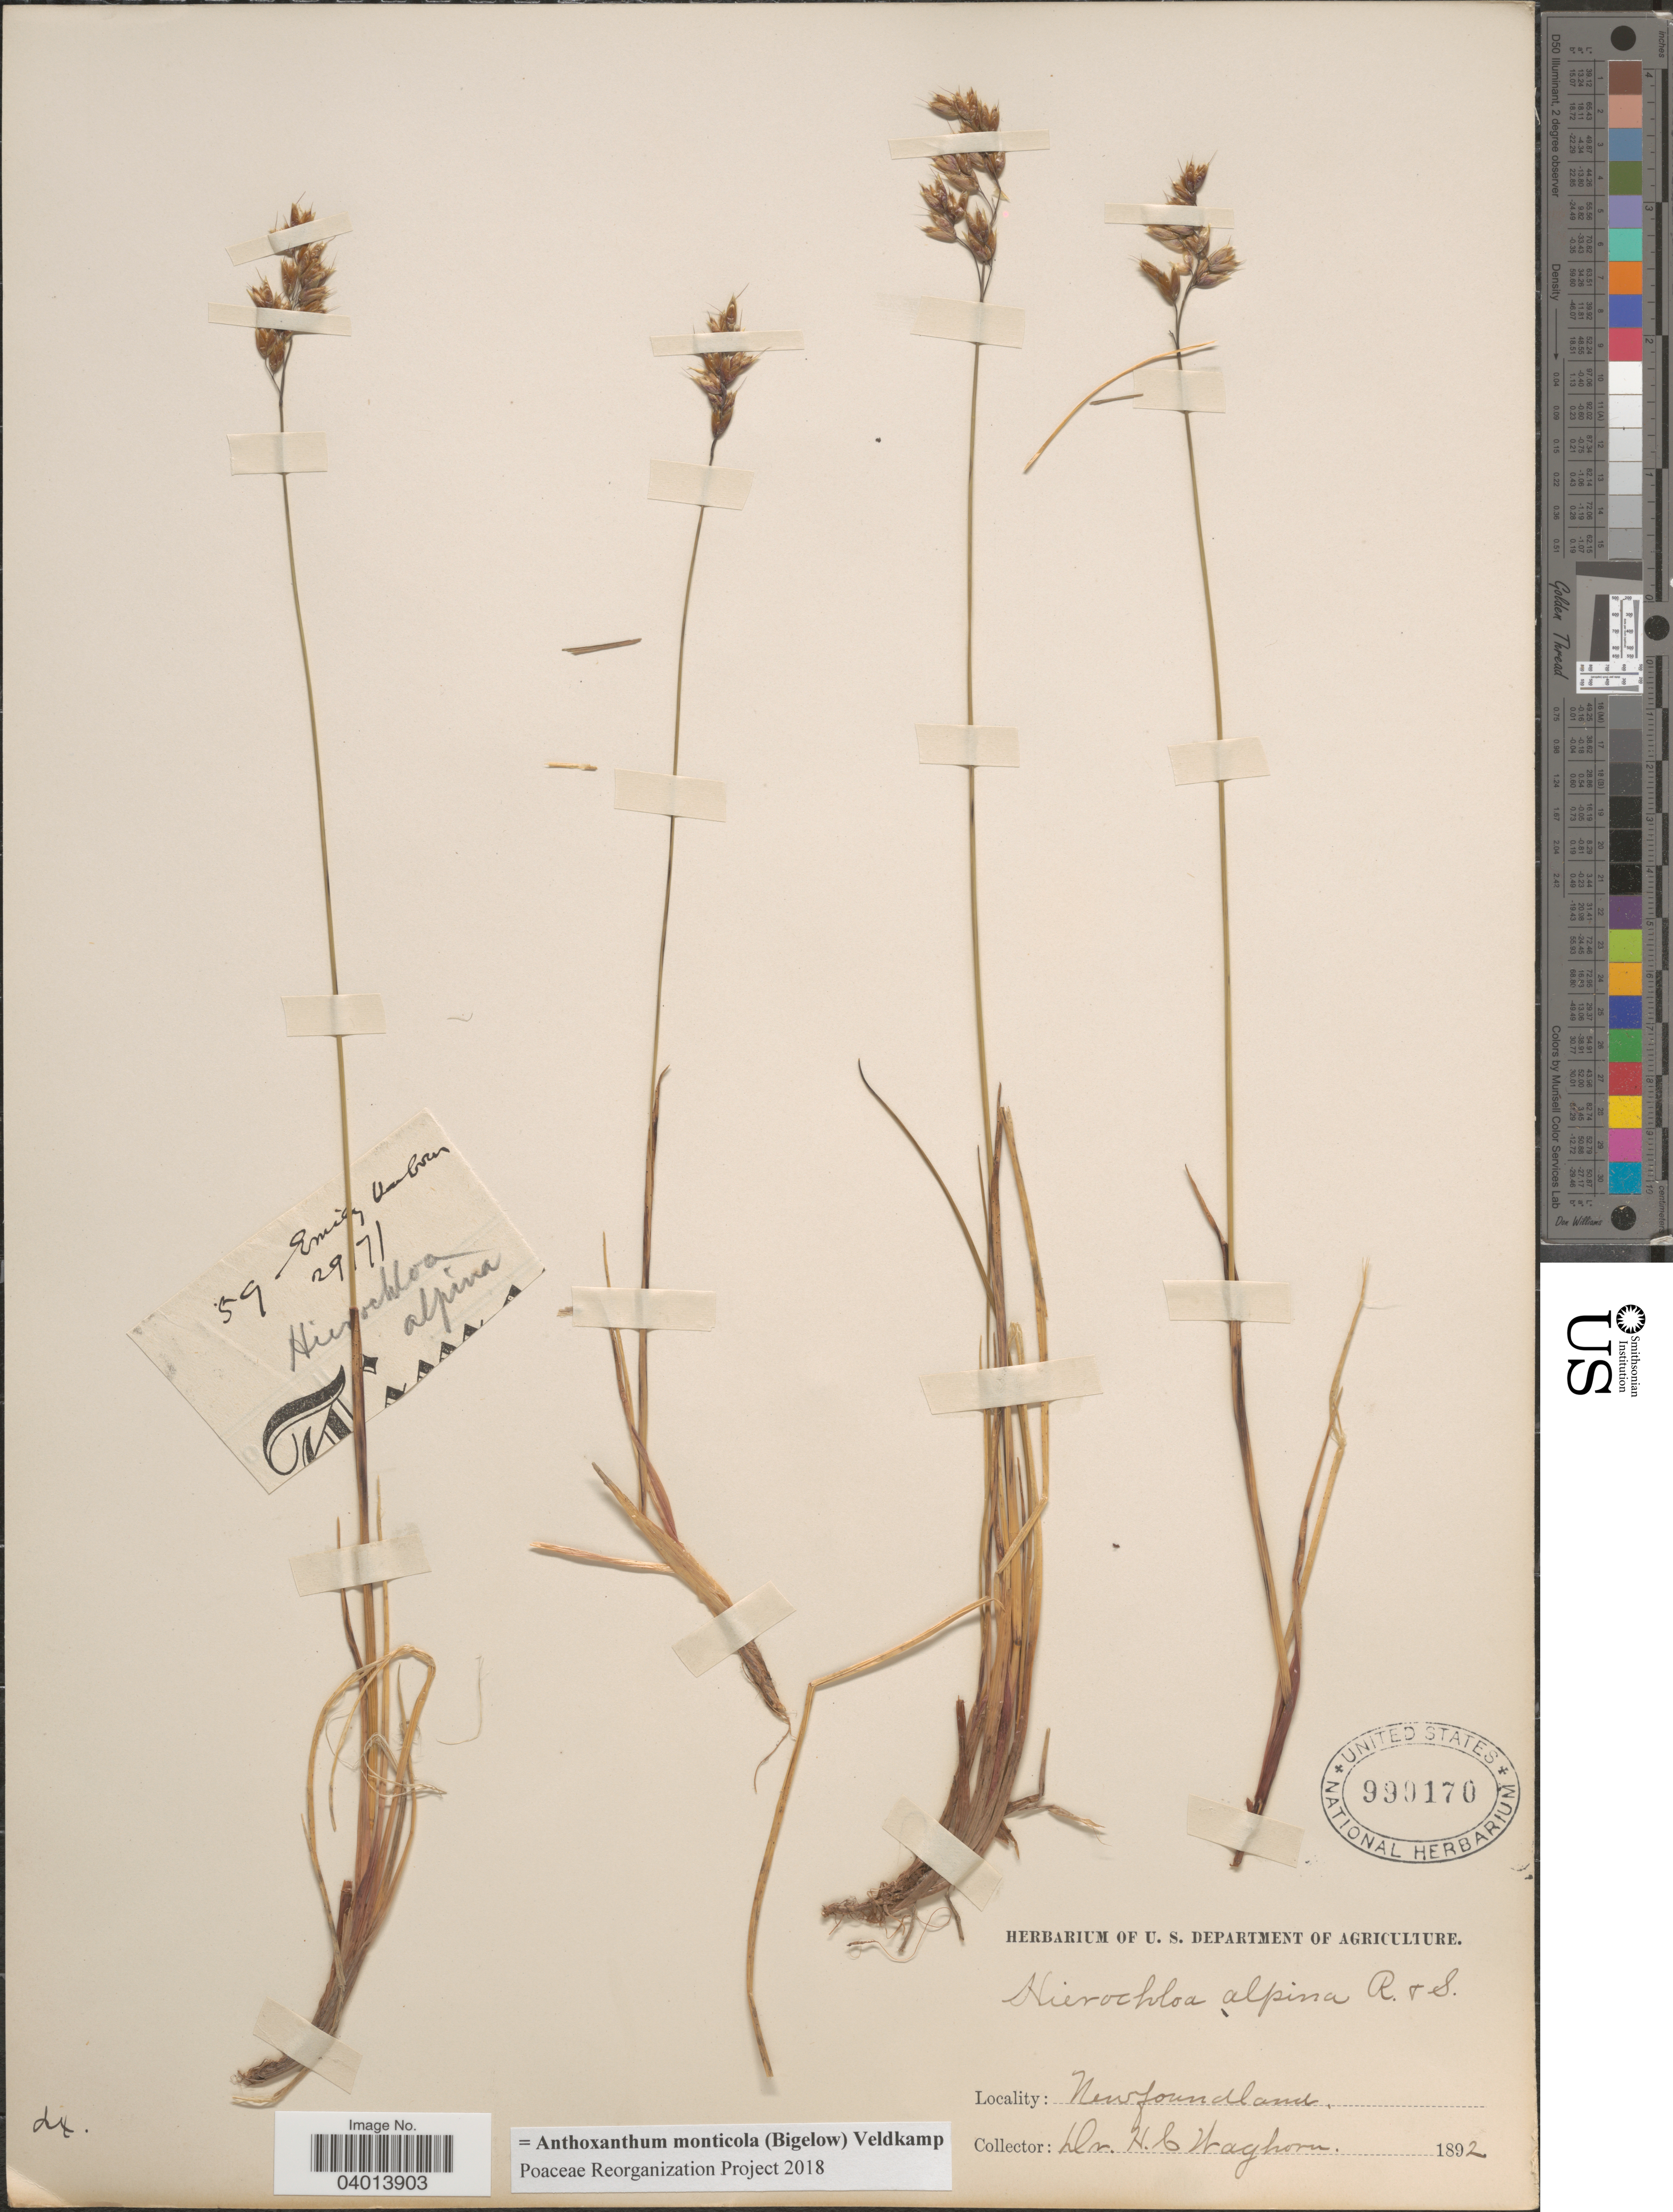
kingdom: Plantae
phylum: Tracheophyta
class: Liliopsida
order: Poales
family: Poaceae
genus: Anthoxanthum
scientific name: Anthoxanthum monticola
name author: (Bigelow) Veldkamp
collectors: H. Waghorn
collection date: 1892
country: Canada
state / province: Newfoundland and Labrador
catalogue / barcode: US 990170